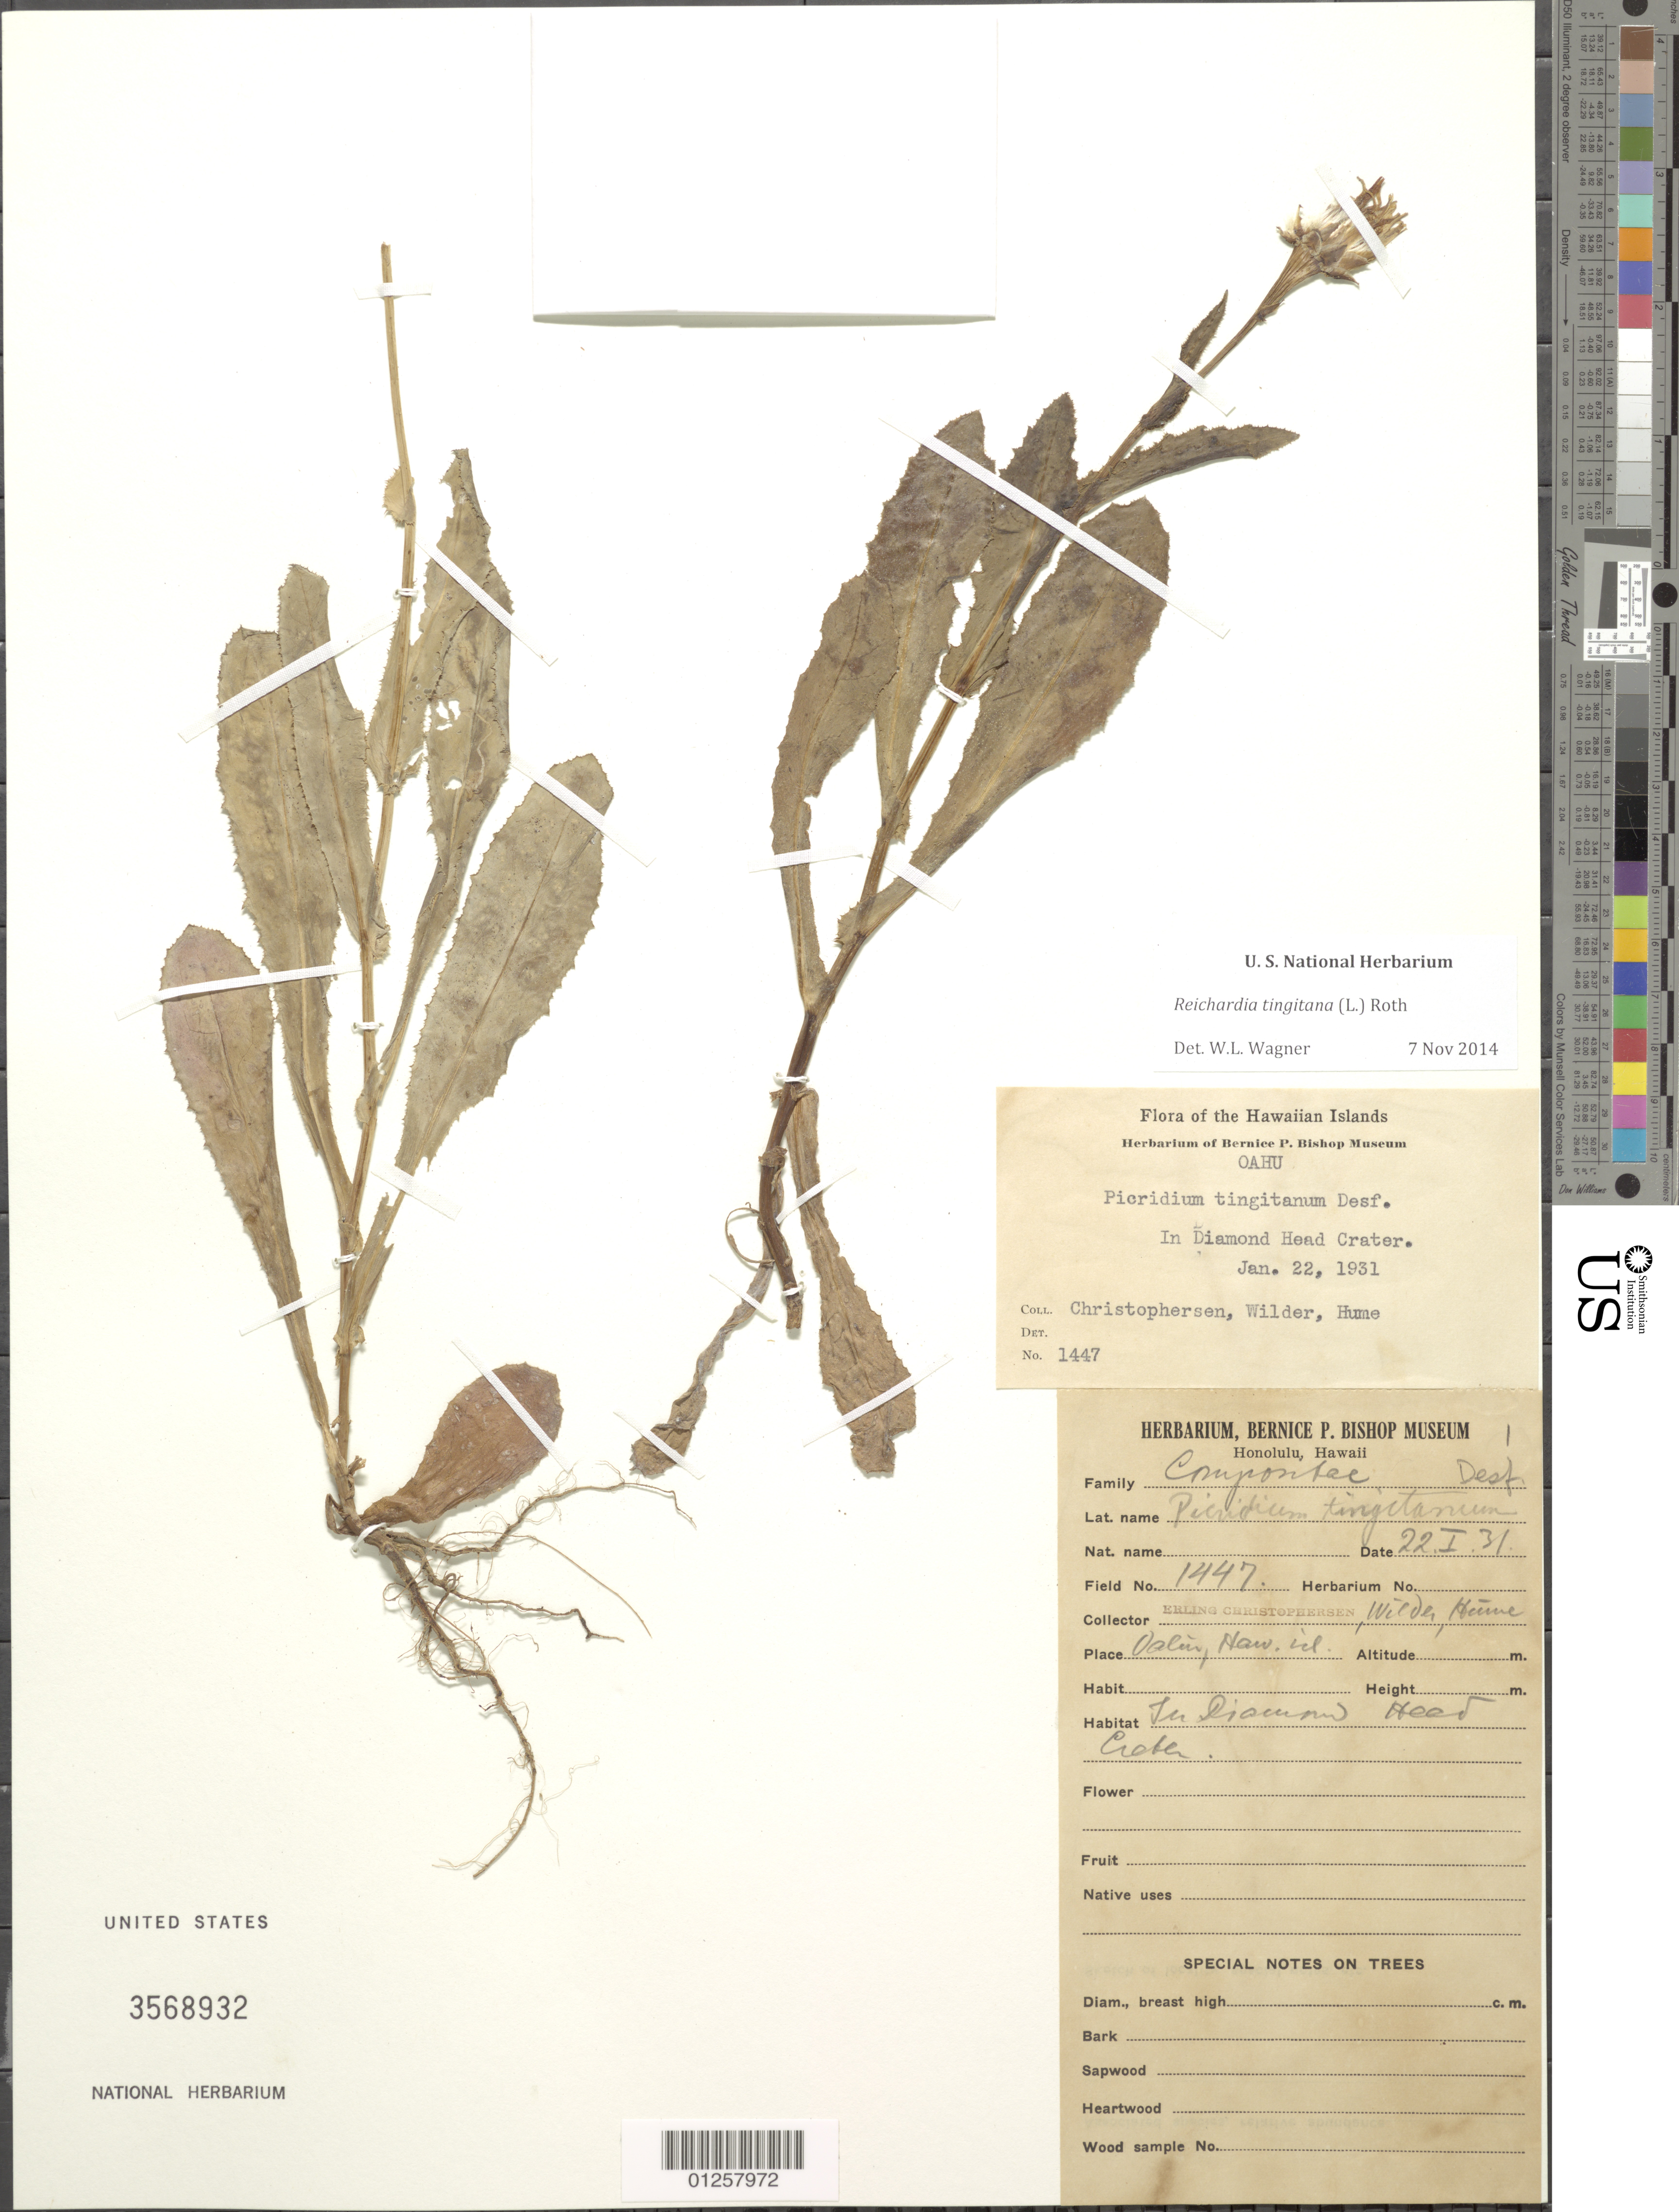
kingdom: Plantae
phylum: Tracheophyta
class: Magnoliopsida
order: Asterales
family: Asteraceae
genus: Reichardia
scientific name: Reichardia tingitana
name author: (L.) Roth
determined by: Wagner, W. L., (BOT), Smithsonian Institution - National Museum of Natural History (UNITED STATES)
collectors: E. Christophersen, E. P. Hume & -. Wilder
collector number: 1447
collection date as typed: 22 Jan 1931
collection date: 1931-01-22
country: United States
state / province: Hawaii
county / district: Honolulu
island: Oahu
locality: Diamond Head Crater.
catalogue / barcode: US 3568932